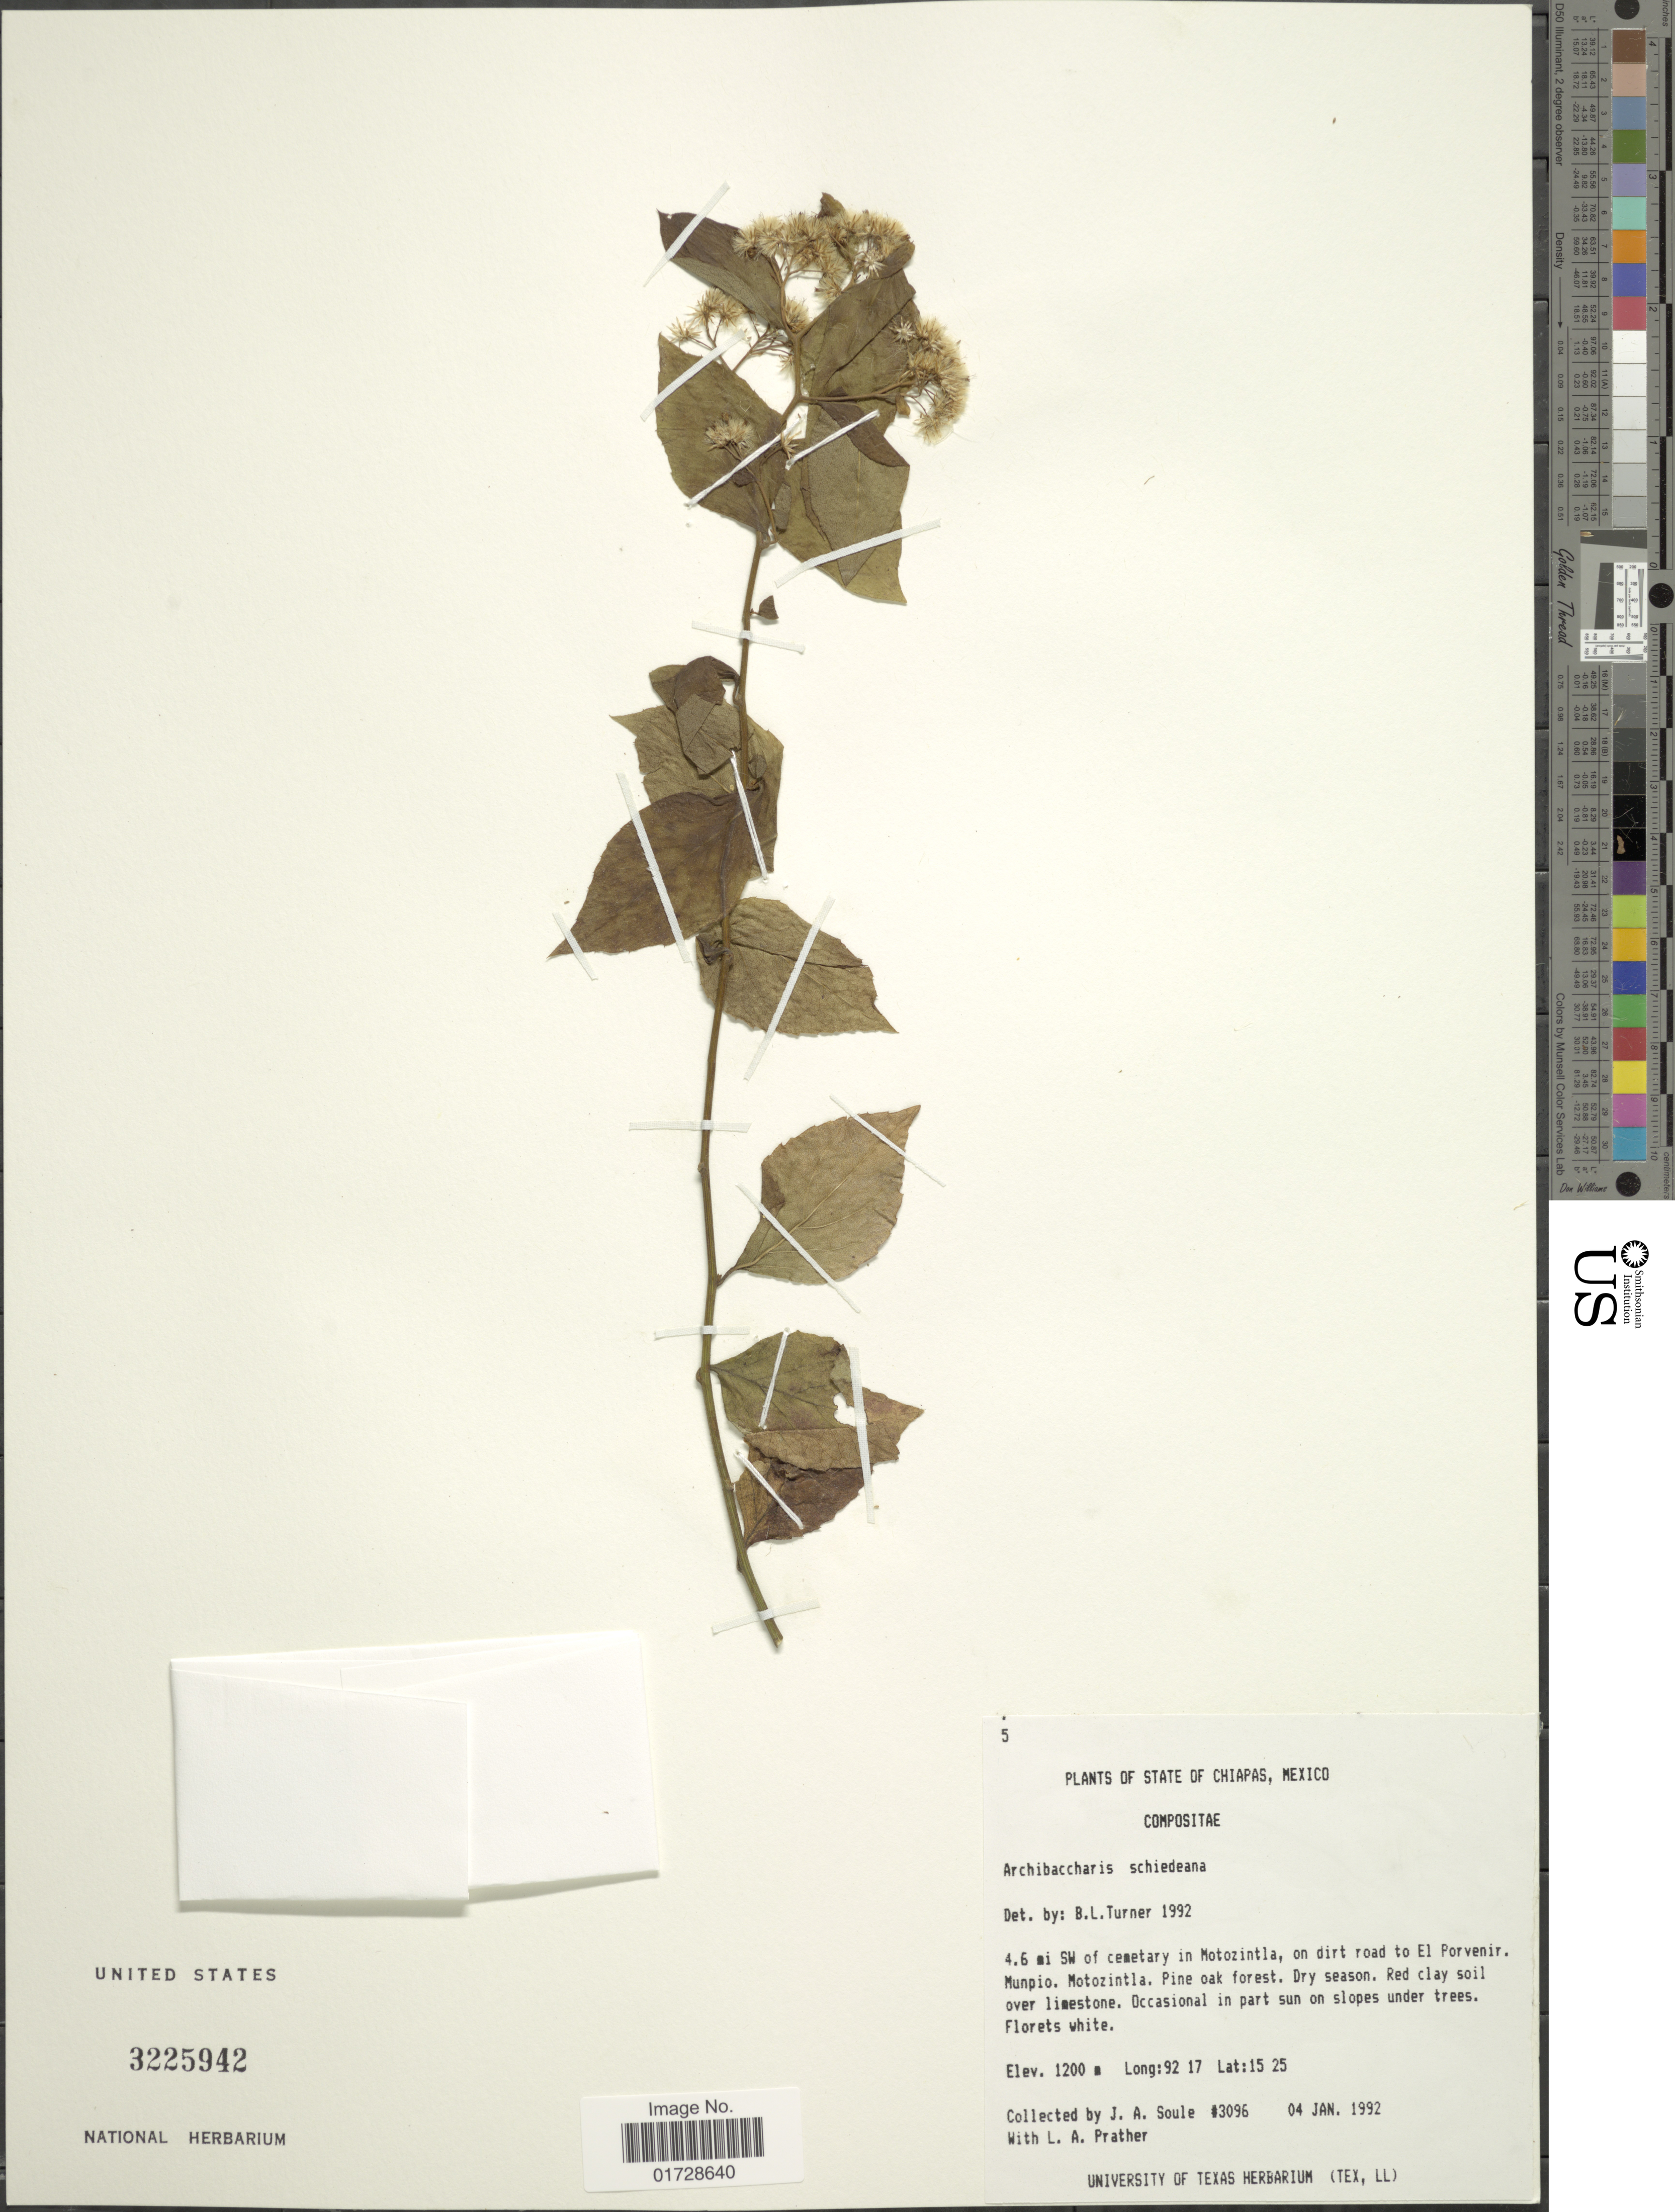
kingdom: Plantae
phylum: Tracheophyta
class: Magnoliopsida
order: Asterales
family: Asteraceae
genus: Archibaccharis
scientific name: Archibaccharis schiedeana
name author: (Benth.) J.D. Jacks.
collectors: J. Soule & L. A. Prather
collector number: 3096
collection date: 1992-01-04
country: Mexico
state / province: Chiapas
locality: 4.6 mi SW of cemetary in Motozintla, on dirt road to El Porvenir, Munpio. Motozintla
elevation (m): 1200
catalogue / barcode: US 3225942